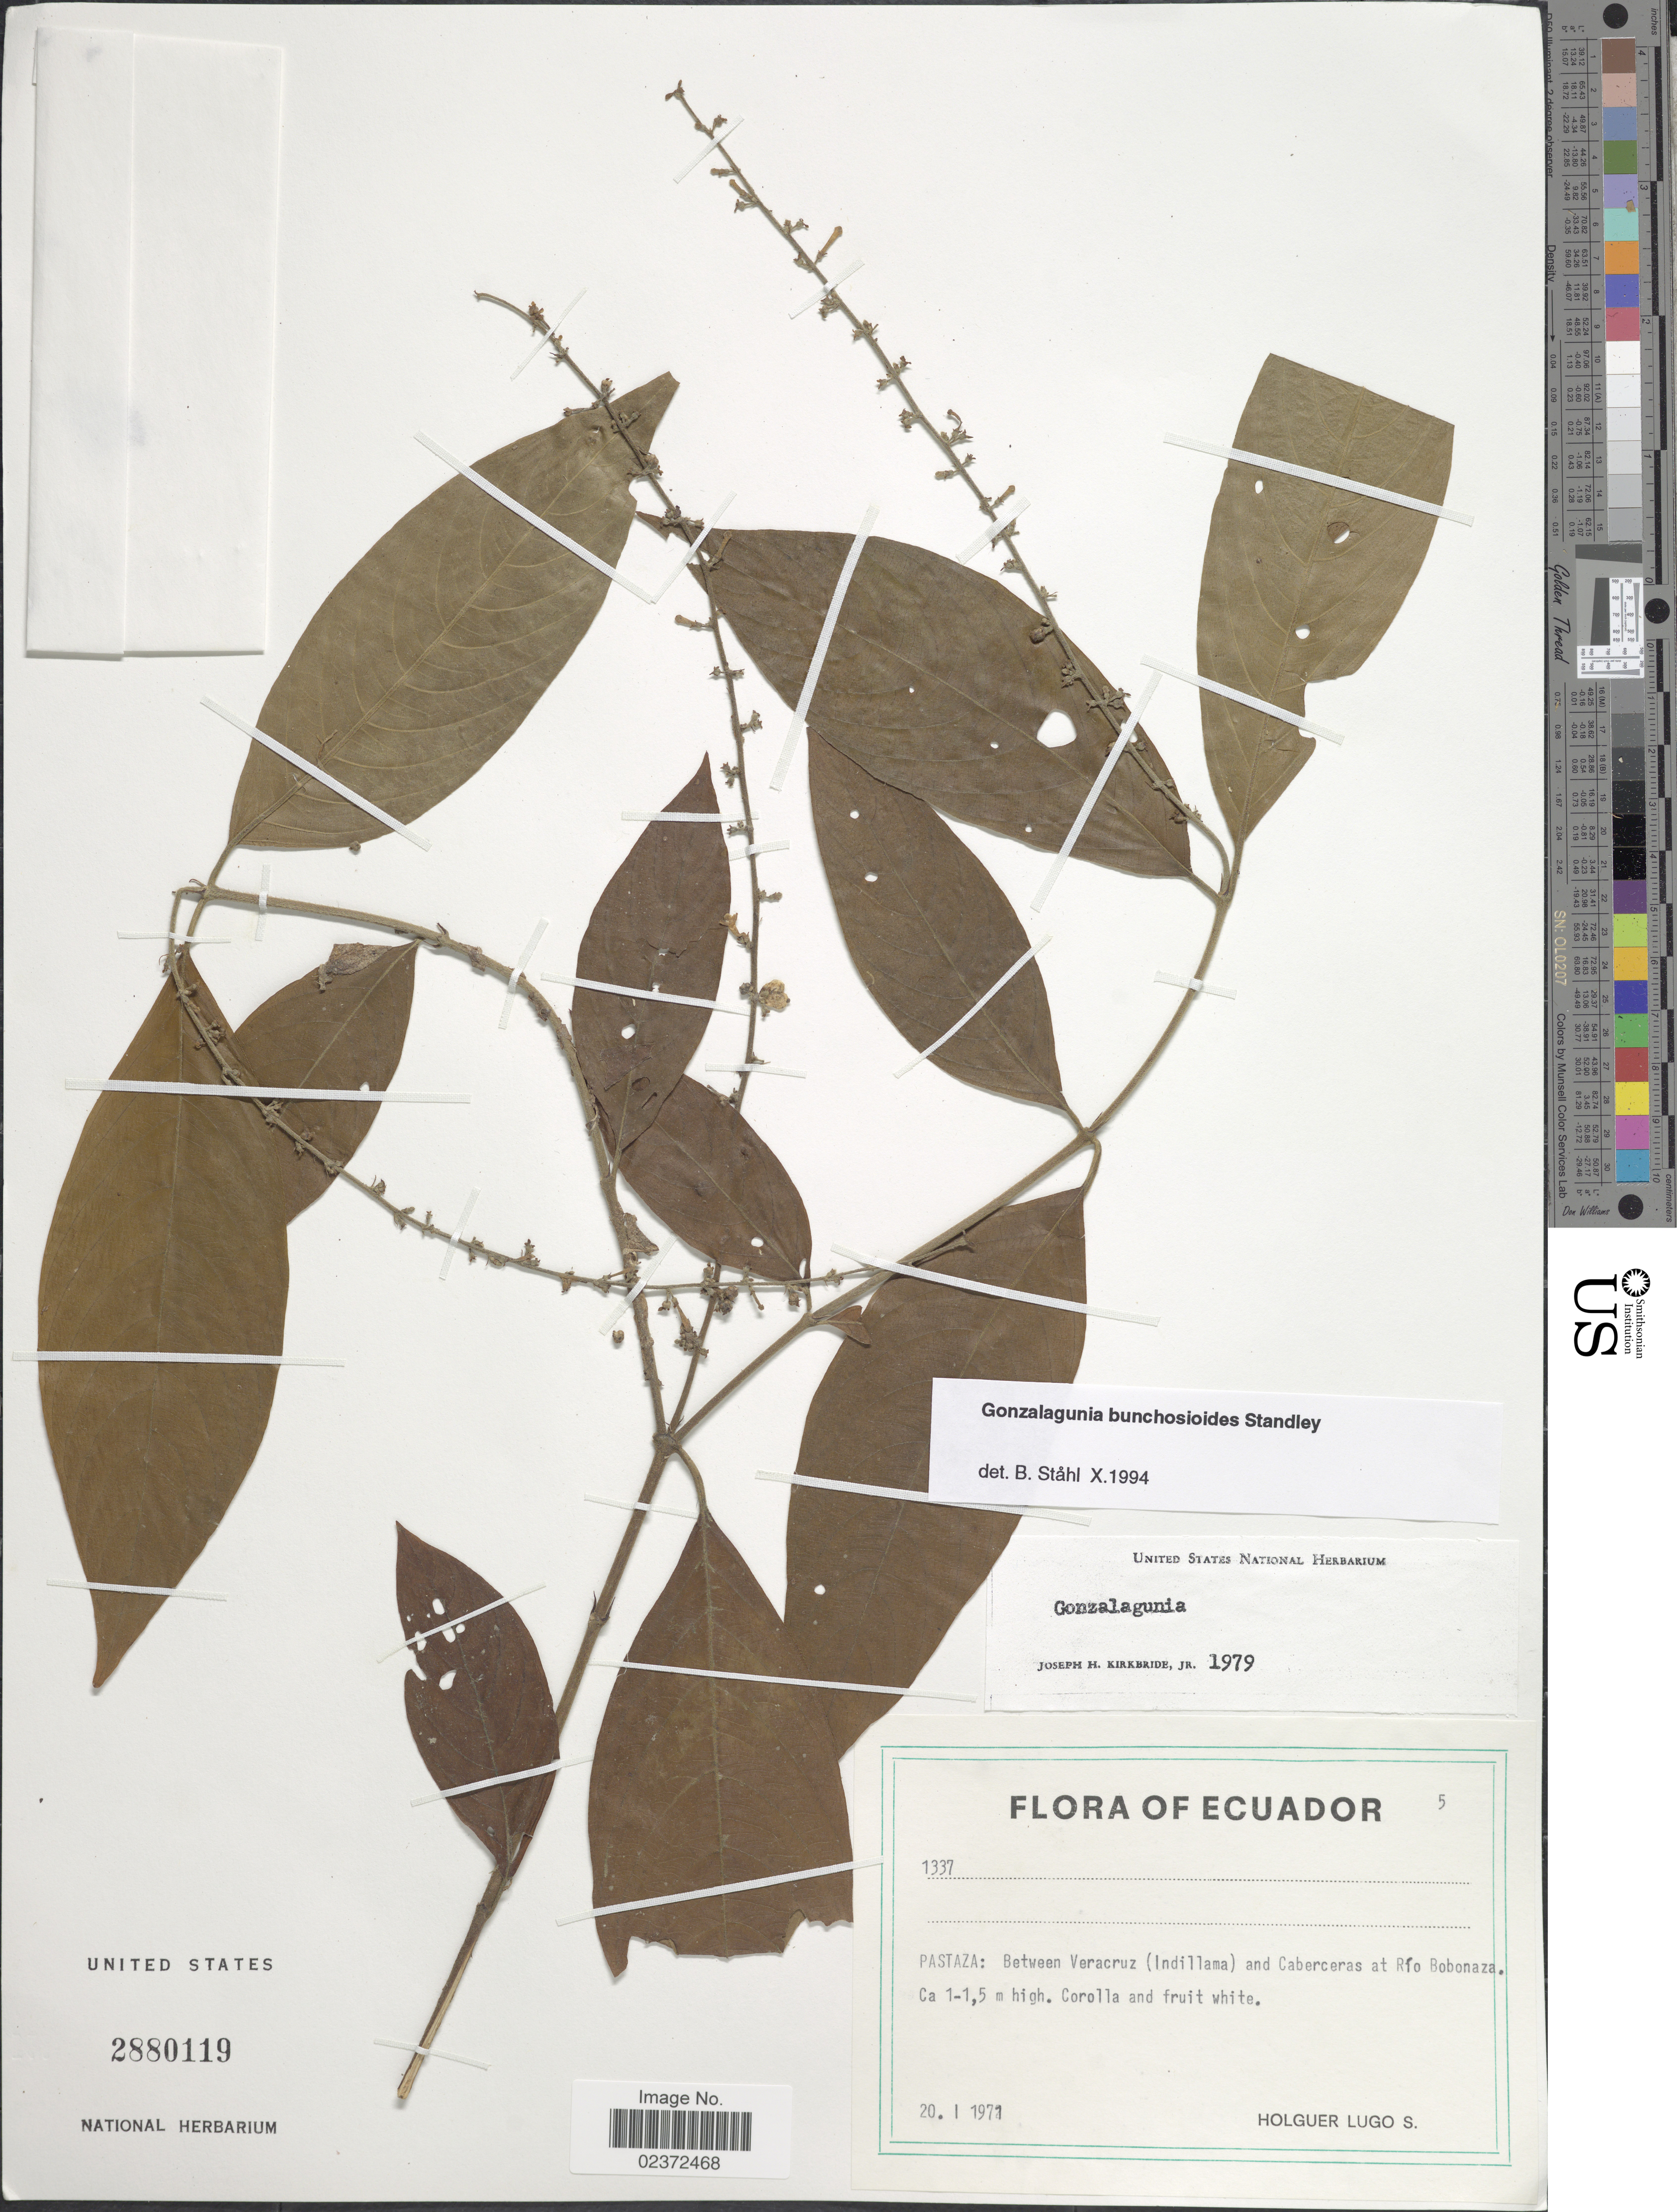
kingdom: Plantae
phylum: Tracheophyta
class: Magnoliopsida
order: Gentianales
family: Rubiaceae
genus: Gonzalagunia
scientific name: Gonzalagunia bunchosioides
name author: Standl.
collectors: H. Lugo S.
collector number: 1337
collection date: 1971-01-20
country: Ecuador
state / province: Pastaza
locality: Between Veracruz (Indillama) and caberceras at Río Bobonaza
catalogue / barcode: US 2880119